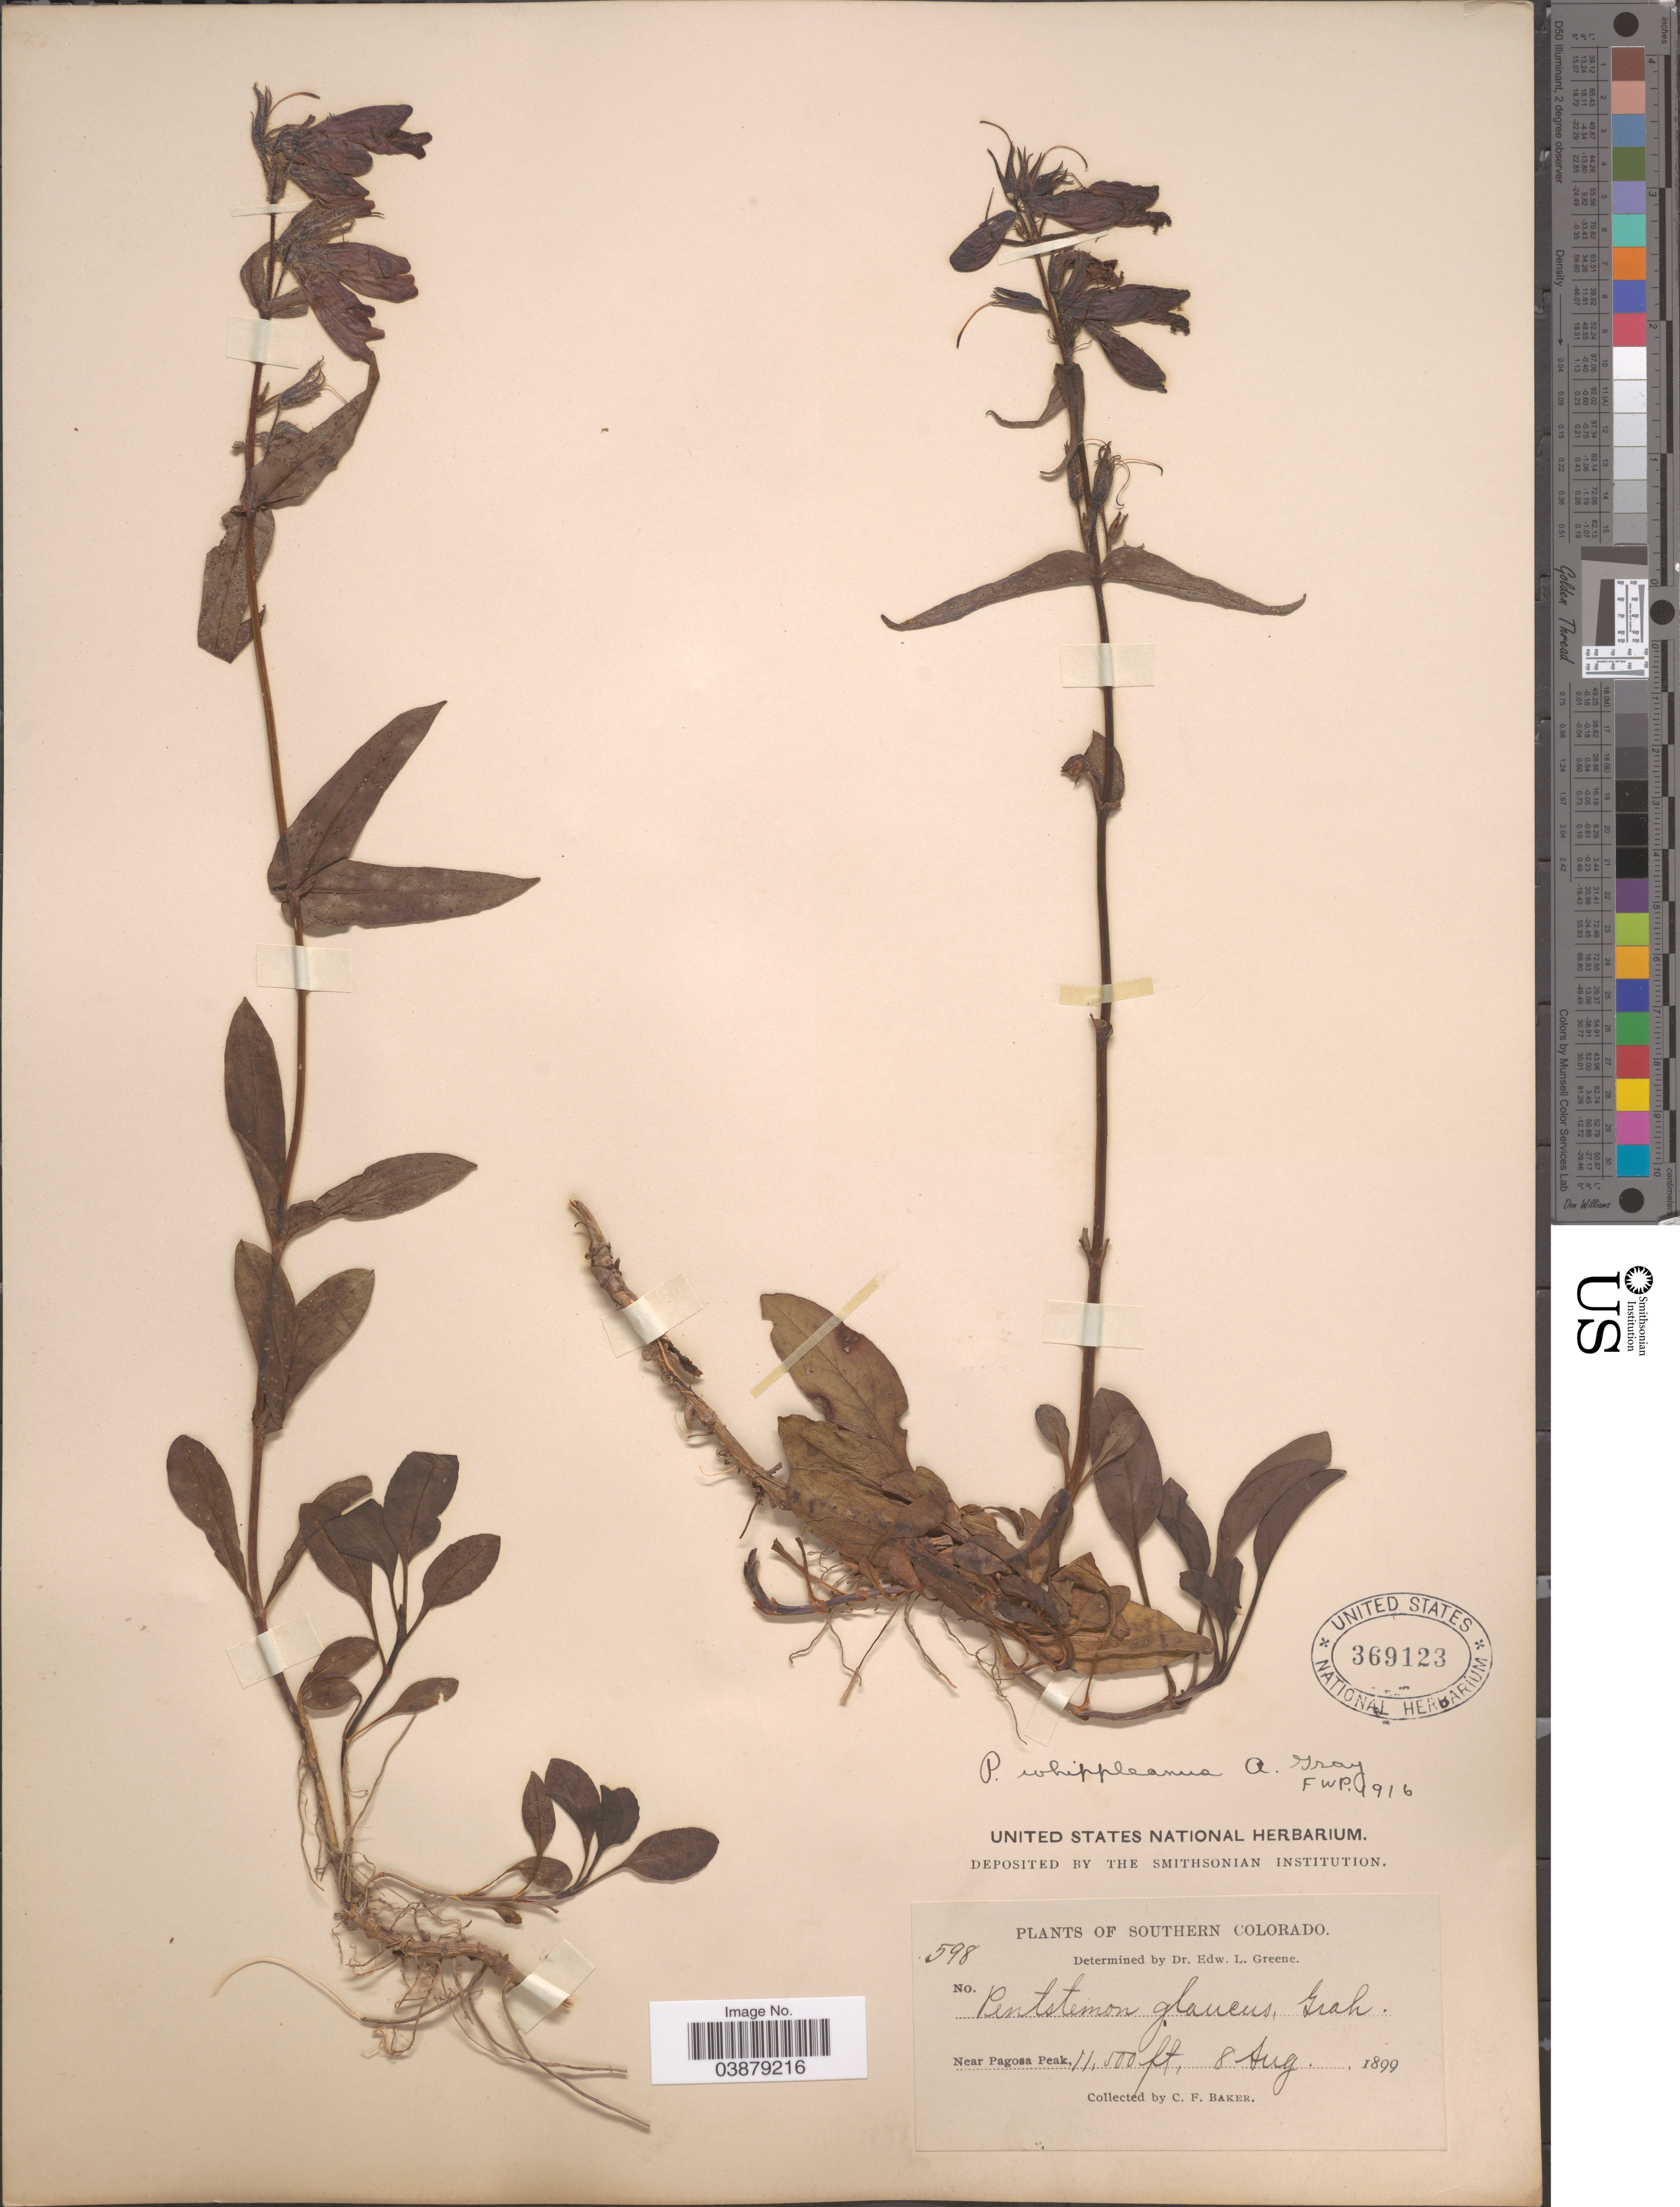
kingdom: Plantae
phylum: Tracheophyta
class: Magnoliopsida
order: Lamiales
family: Plantaginaceae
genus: Penstemon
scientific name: Penstemon whippleanus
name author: A. Gray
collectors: C. F. Baker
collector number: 598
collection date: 1899-08-08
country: United States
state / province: Colorado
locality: Southern Colorado. Near Pagosa Peak.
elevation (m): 3505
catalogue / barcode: US 369123